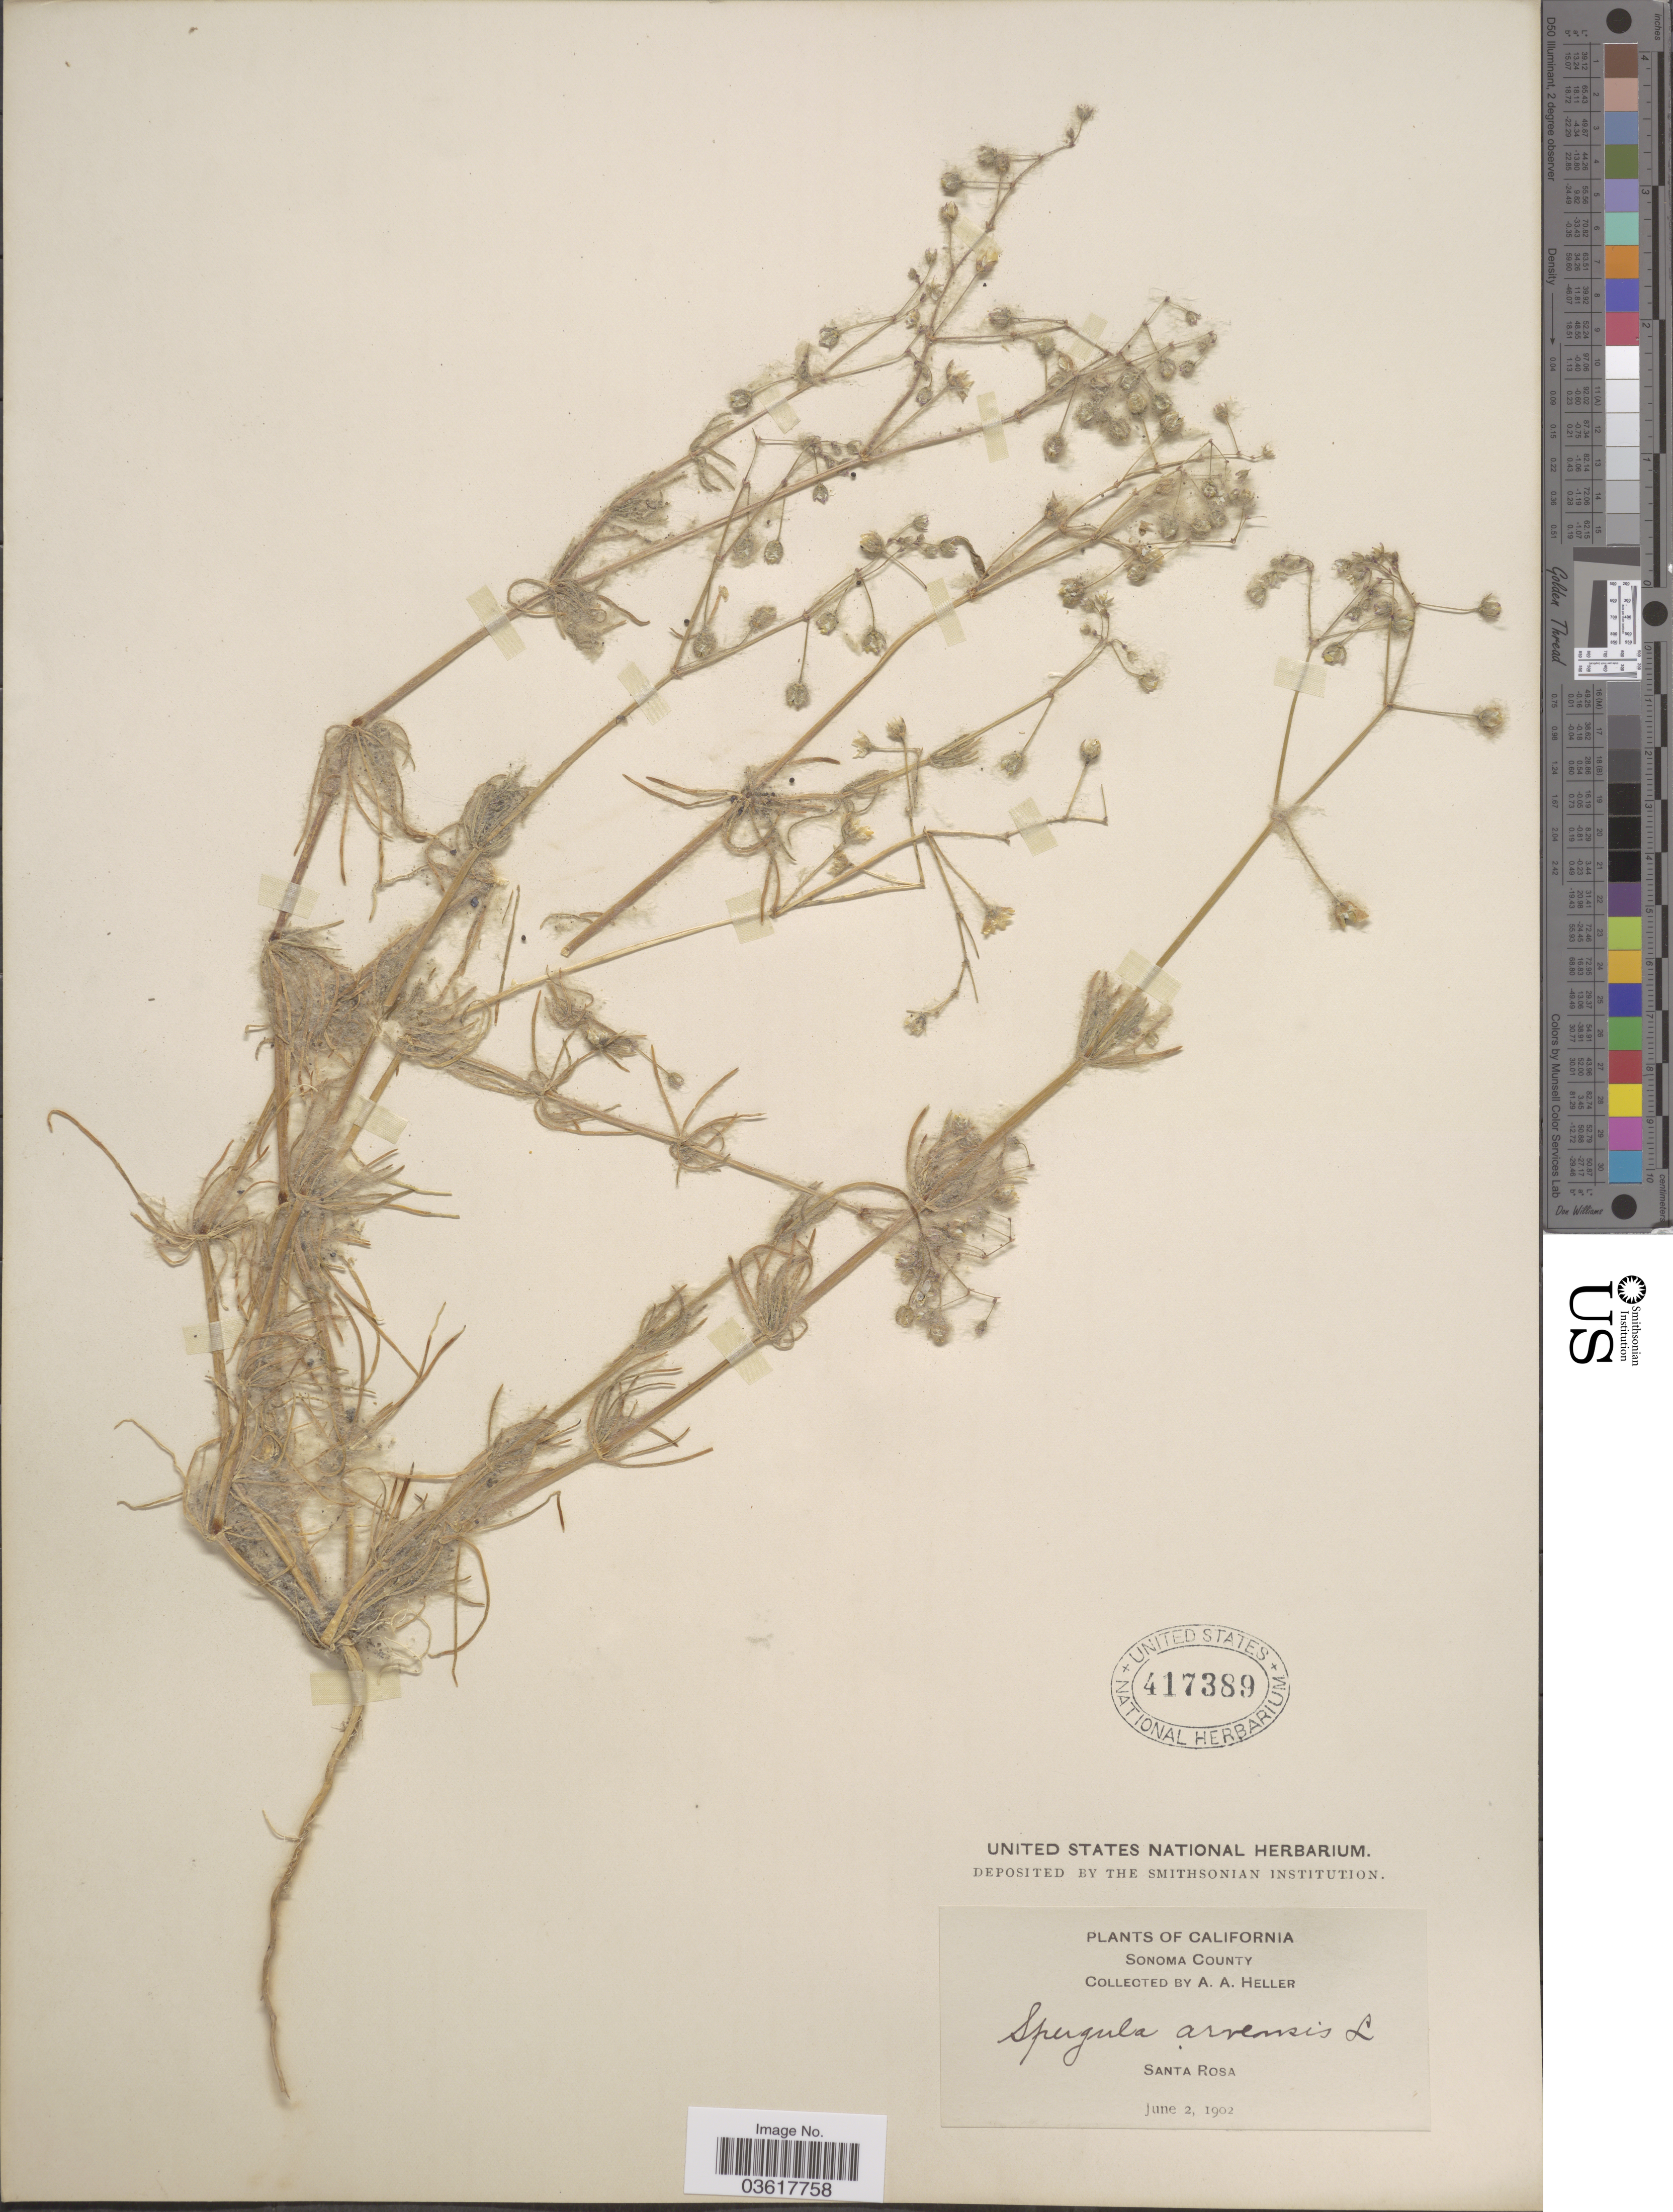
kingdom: Plantae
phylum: Tracheophyta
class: Magnoliopsida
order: Caryophyllales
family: Caryophyllaceae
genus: Spergula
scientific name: Spergula arvensis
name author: L.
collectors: A. A. Heller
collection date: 1902-06-02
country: United States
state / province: California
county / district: Sonoma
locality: Sonoma County. Santa Rosa.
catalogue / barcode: US 417389